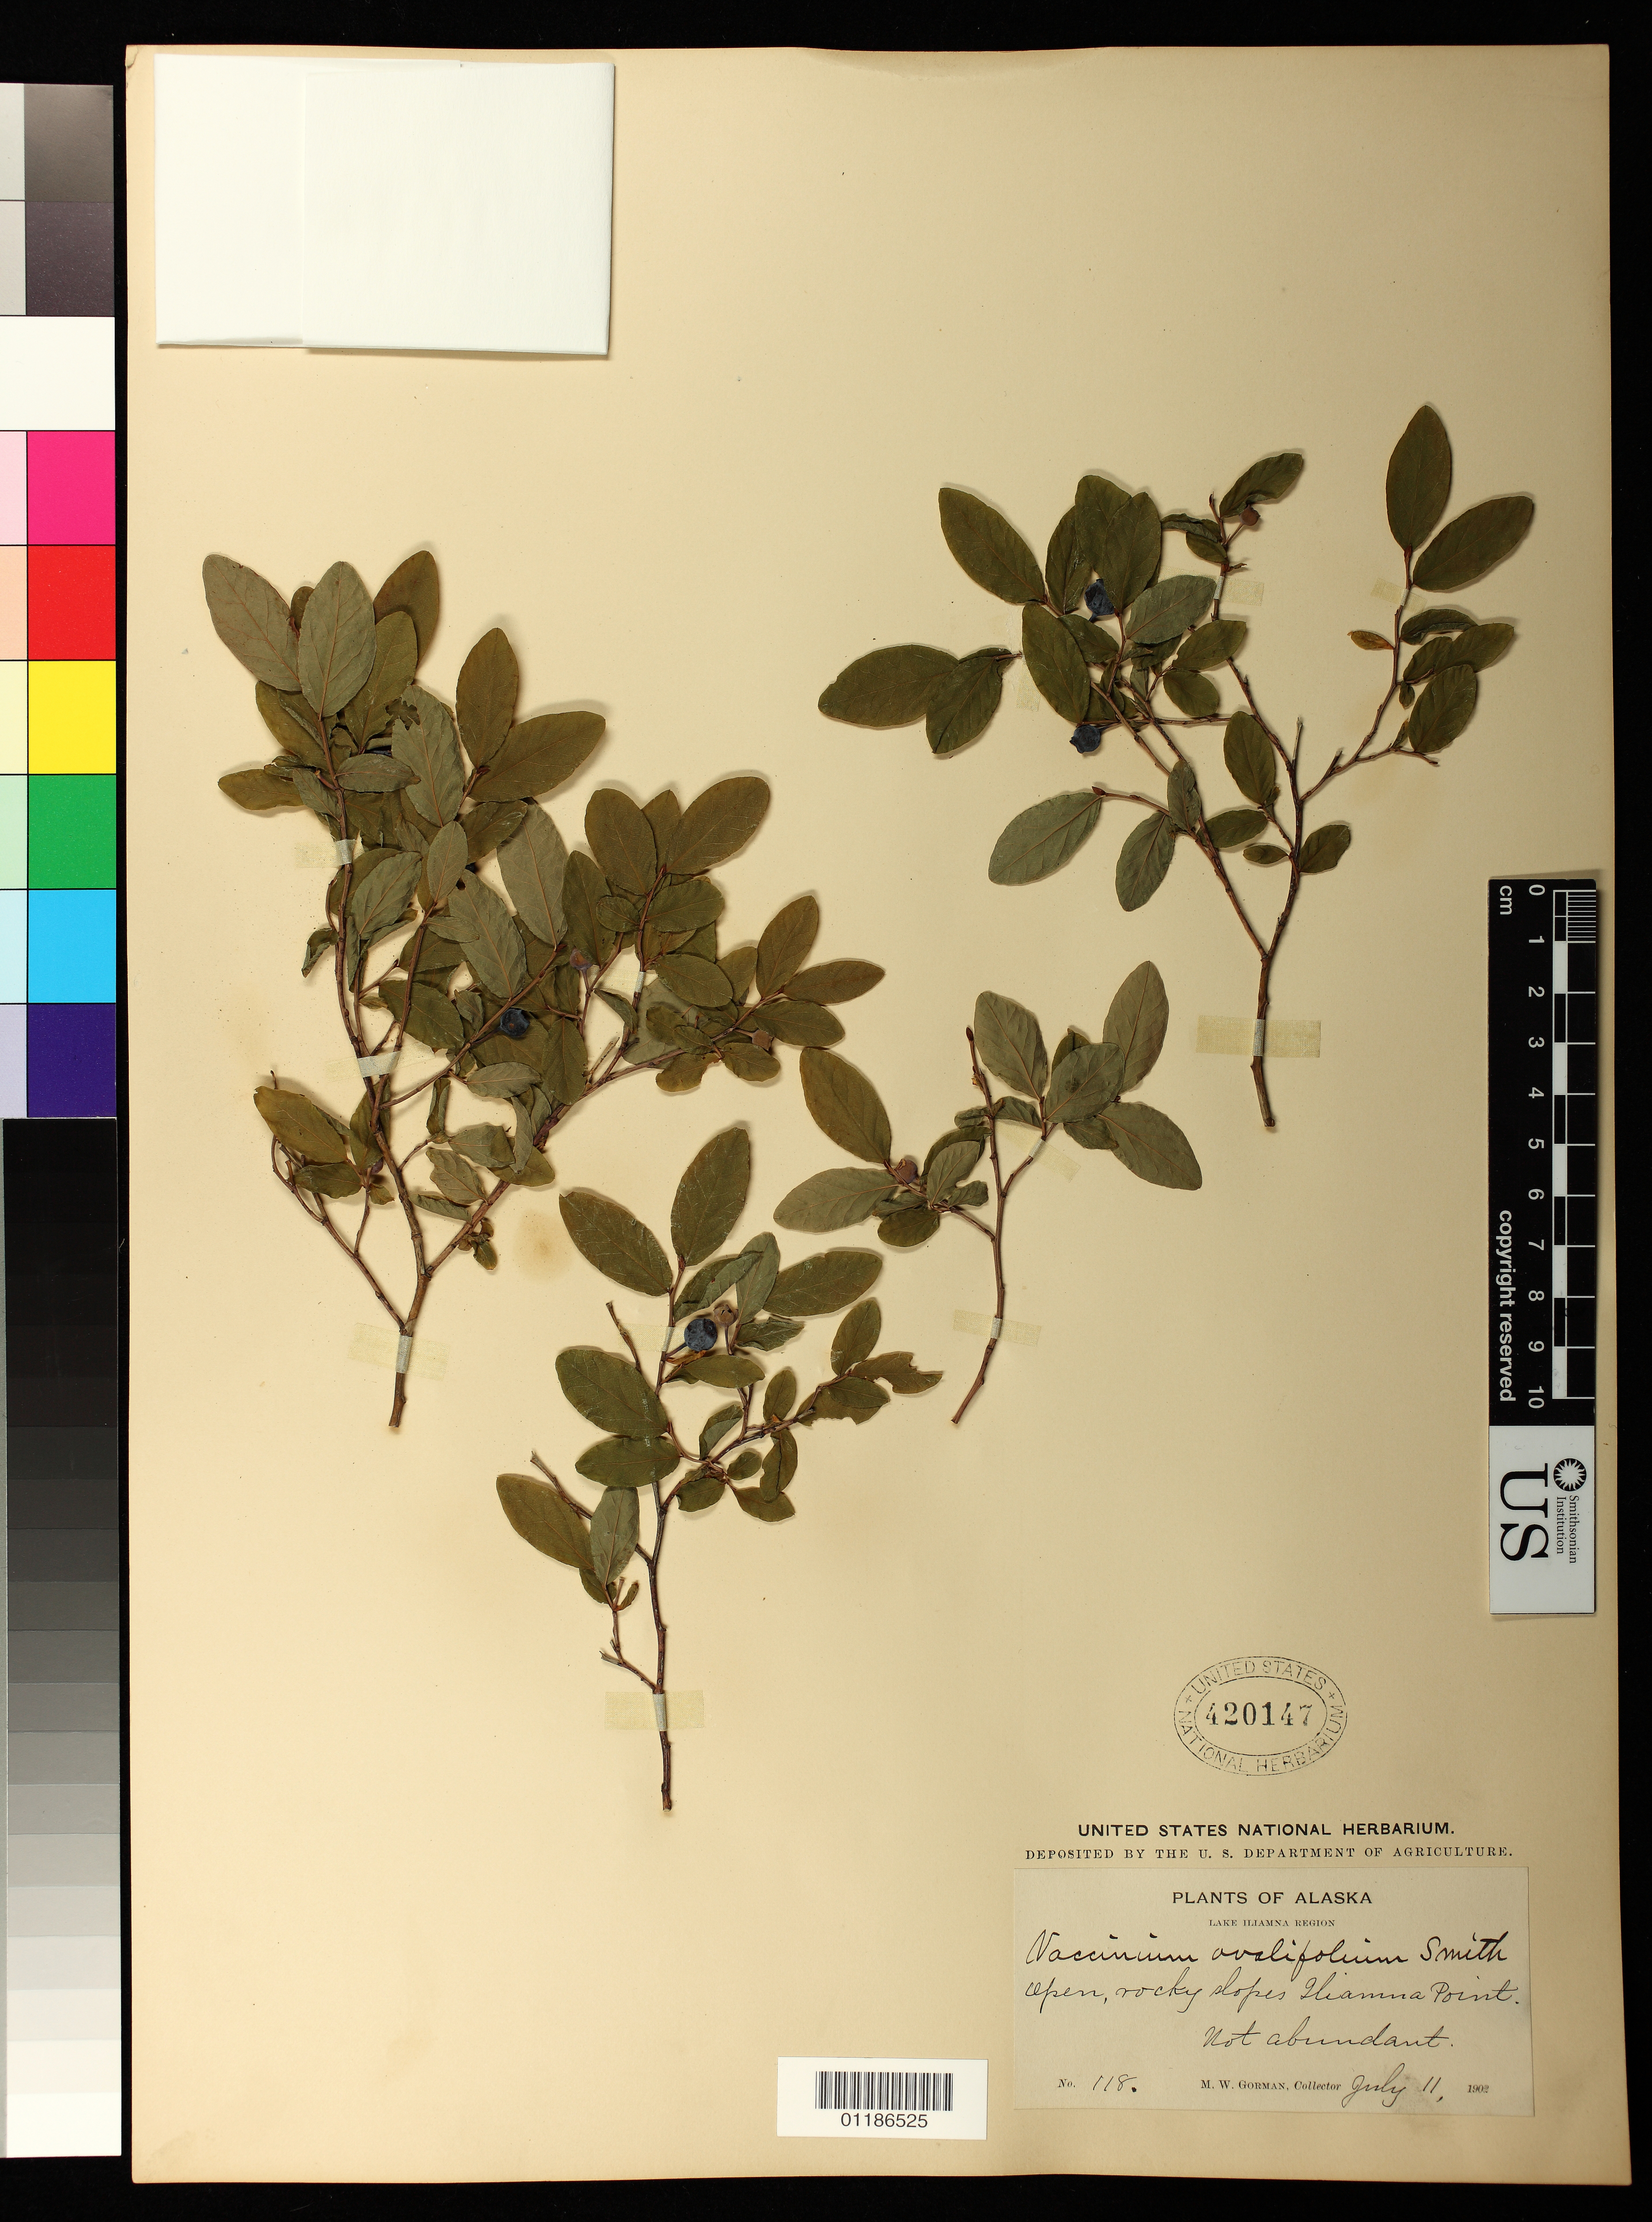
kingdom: Plantae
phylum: Tracheophyta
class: Magnoliopsida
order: Ericales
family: Ericaceae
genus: Vaccinium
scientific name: Vaccinium ovalifolium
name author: Sm.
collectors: M. W. Gorman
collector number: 118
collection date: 1902-07-11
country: United States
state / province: Alaska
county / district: Lake and Peninsula Borough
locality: open rocky slopes Iliamna Point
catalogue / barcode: US 420147